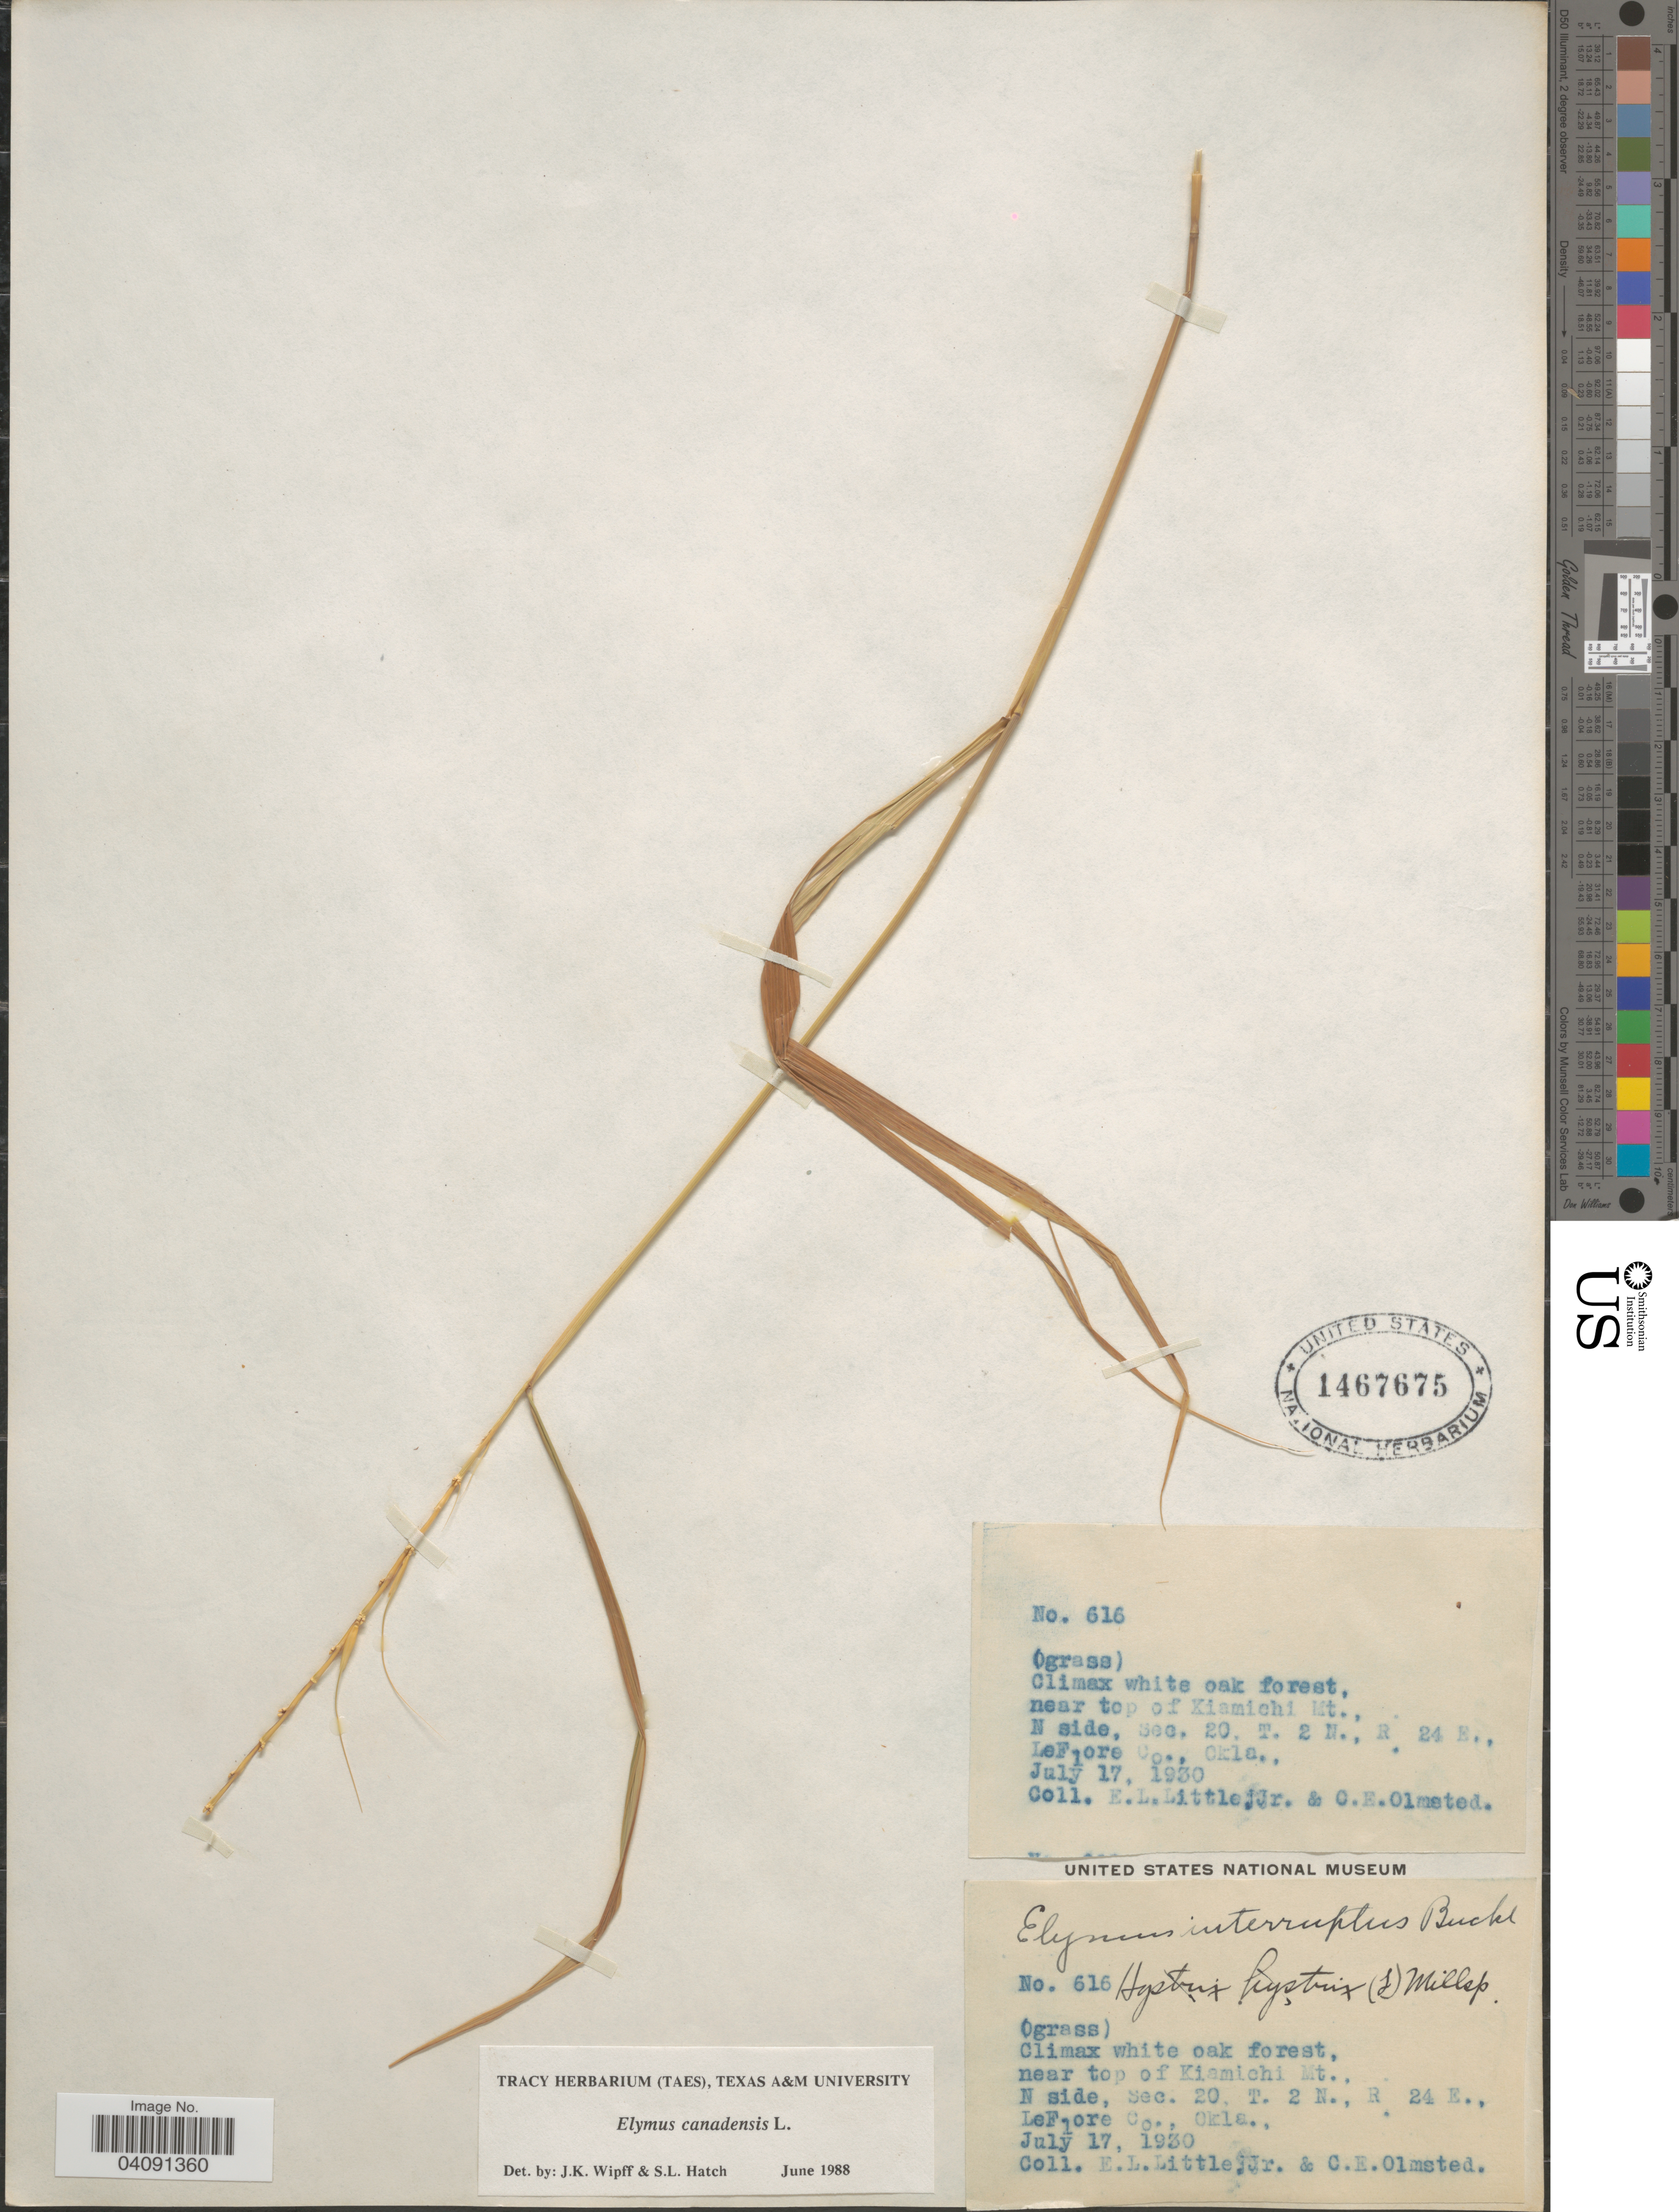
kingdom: Plantae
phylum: Tracheophyta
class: Liliopsida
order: Poales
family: Poaceae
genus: Elymus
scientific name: Elymus canadensis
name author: L.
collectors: E. L. Little & C. Olmsted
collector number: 616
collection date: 1930-07-17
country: United States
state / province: Oklahoma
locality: Climax white oak forest, near top of Kiamichi Mt., N side, Sec. 20, T. 2 N., R. 24 E., Leflore Co.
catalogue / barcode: US 1467675